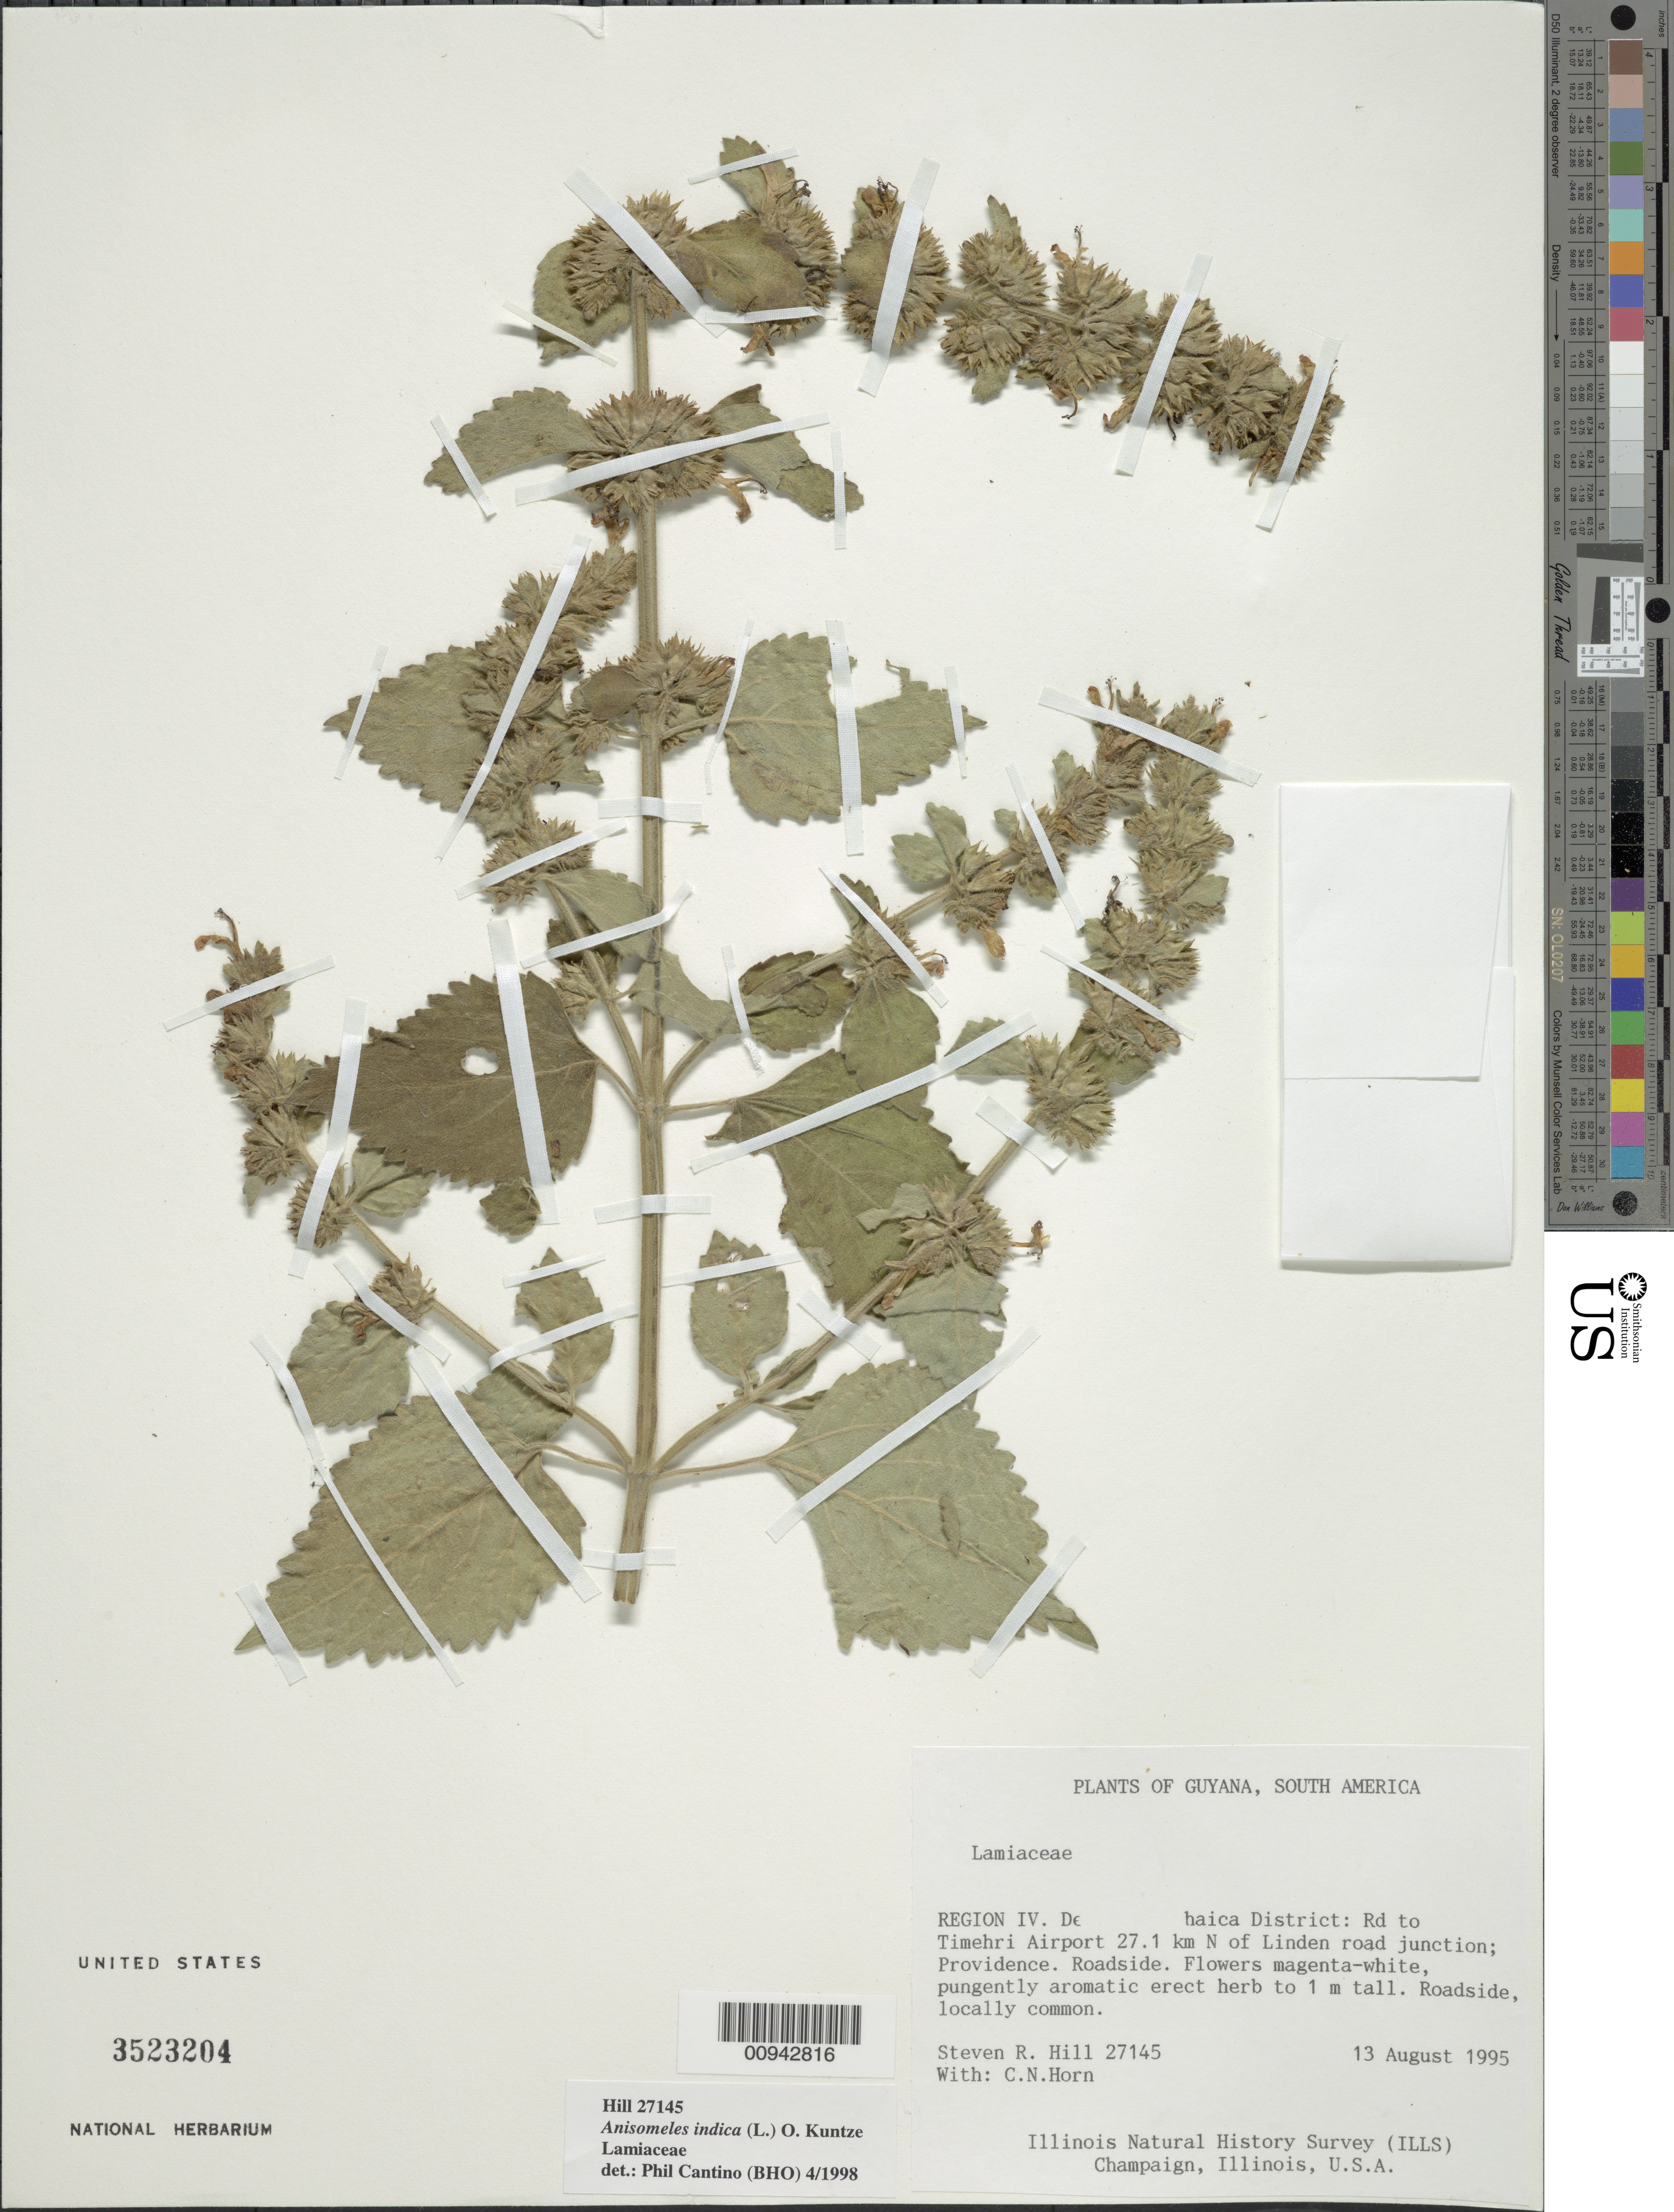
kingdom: Plantae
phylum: Tracheophyta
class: Magnoliopsida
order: Lamiales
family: Lamiaceae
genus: Anisomeles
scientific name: Anisomeles indica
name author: (L.) Kuntze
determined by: Cantino, P. D.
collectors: S. R. Hill & C. N. Horn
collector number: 27145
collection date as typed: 13-Aug-95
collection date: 1995-08-13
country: Guyana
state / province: Demerara-Mahaica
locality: Timehri Airport road, 27.1 km N of Linden road junction. Providence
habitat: Roadside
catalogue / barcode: US 3523204